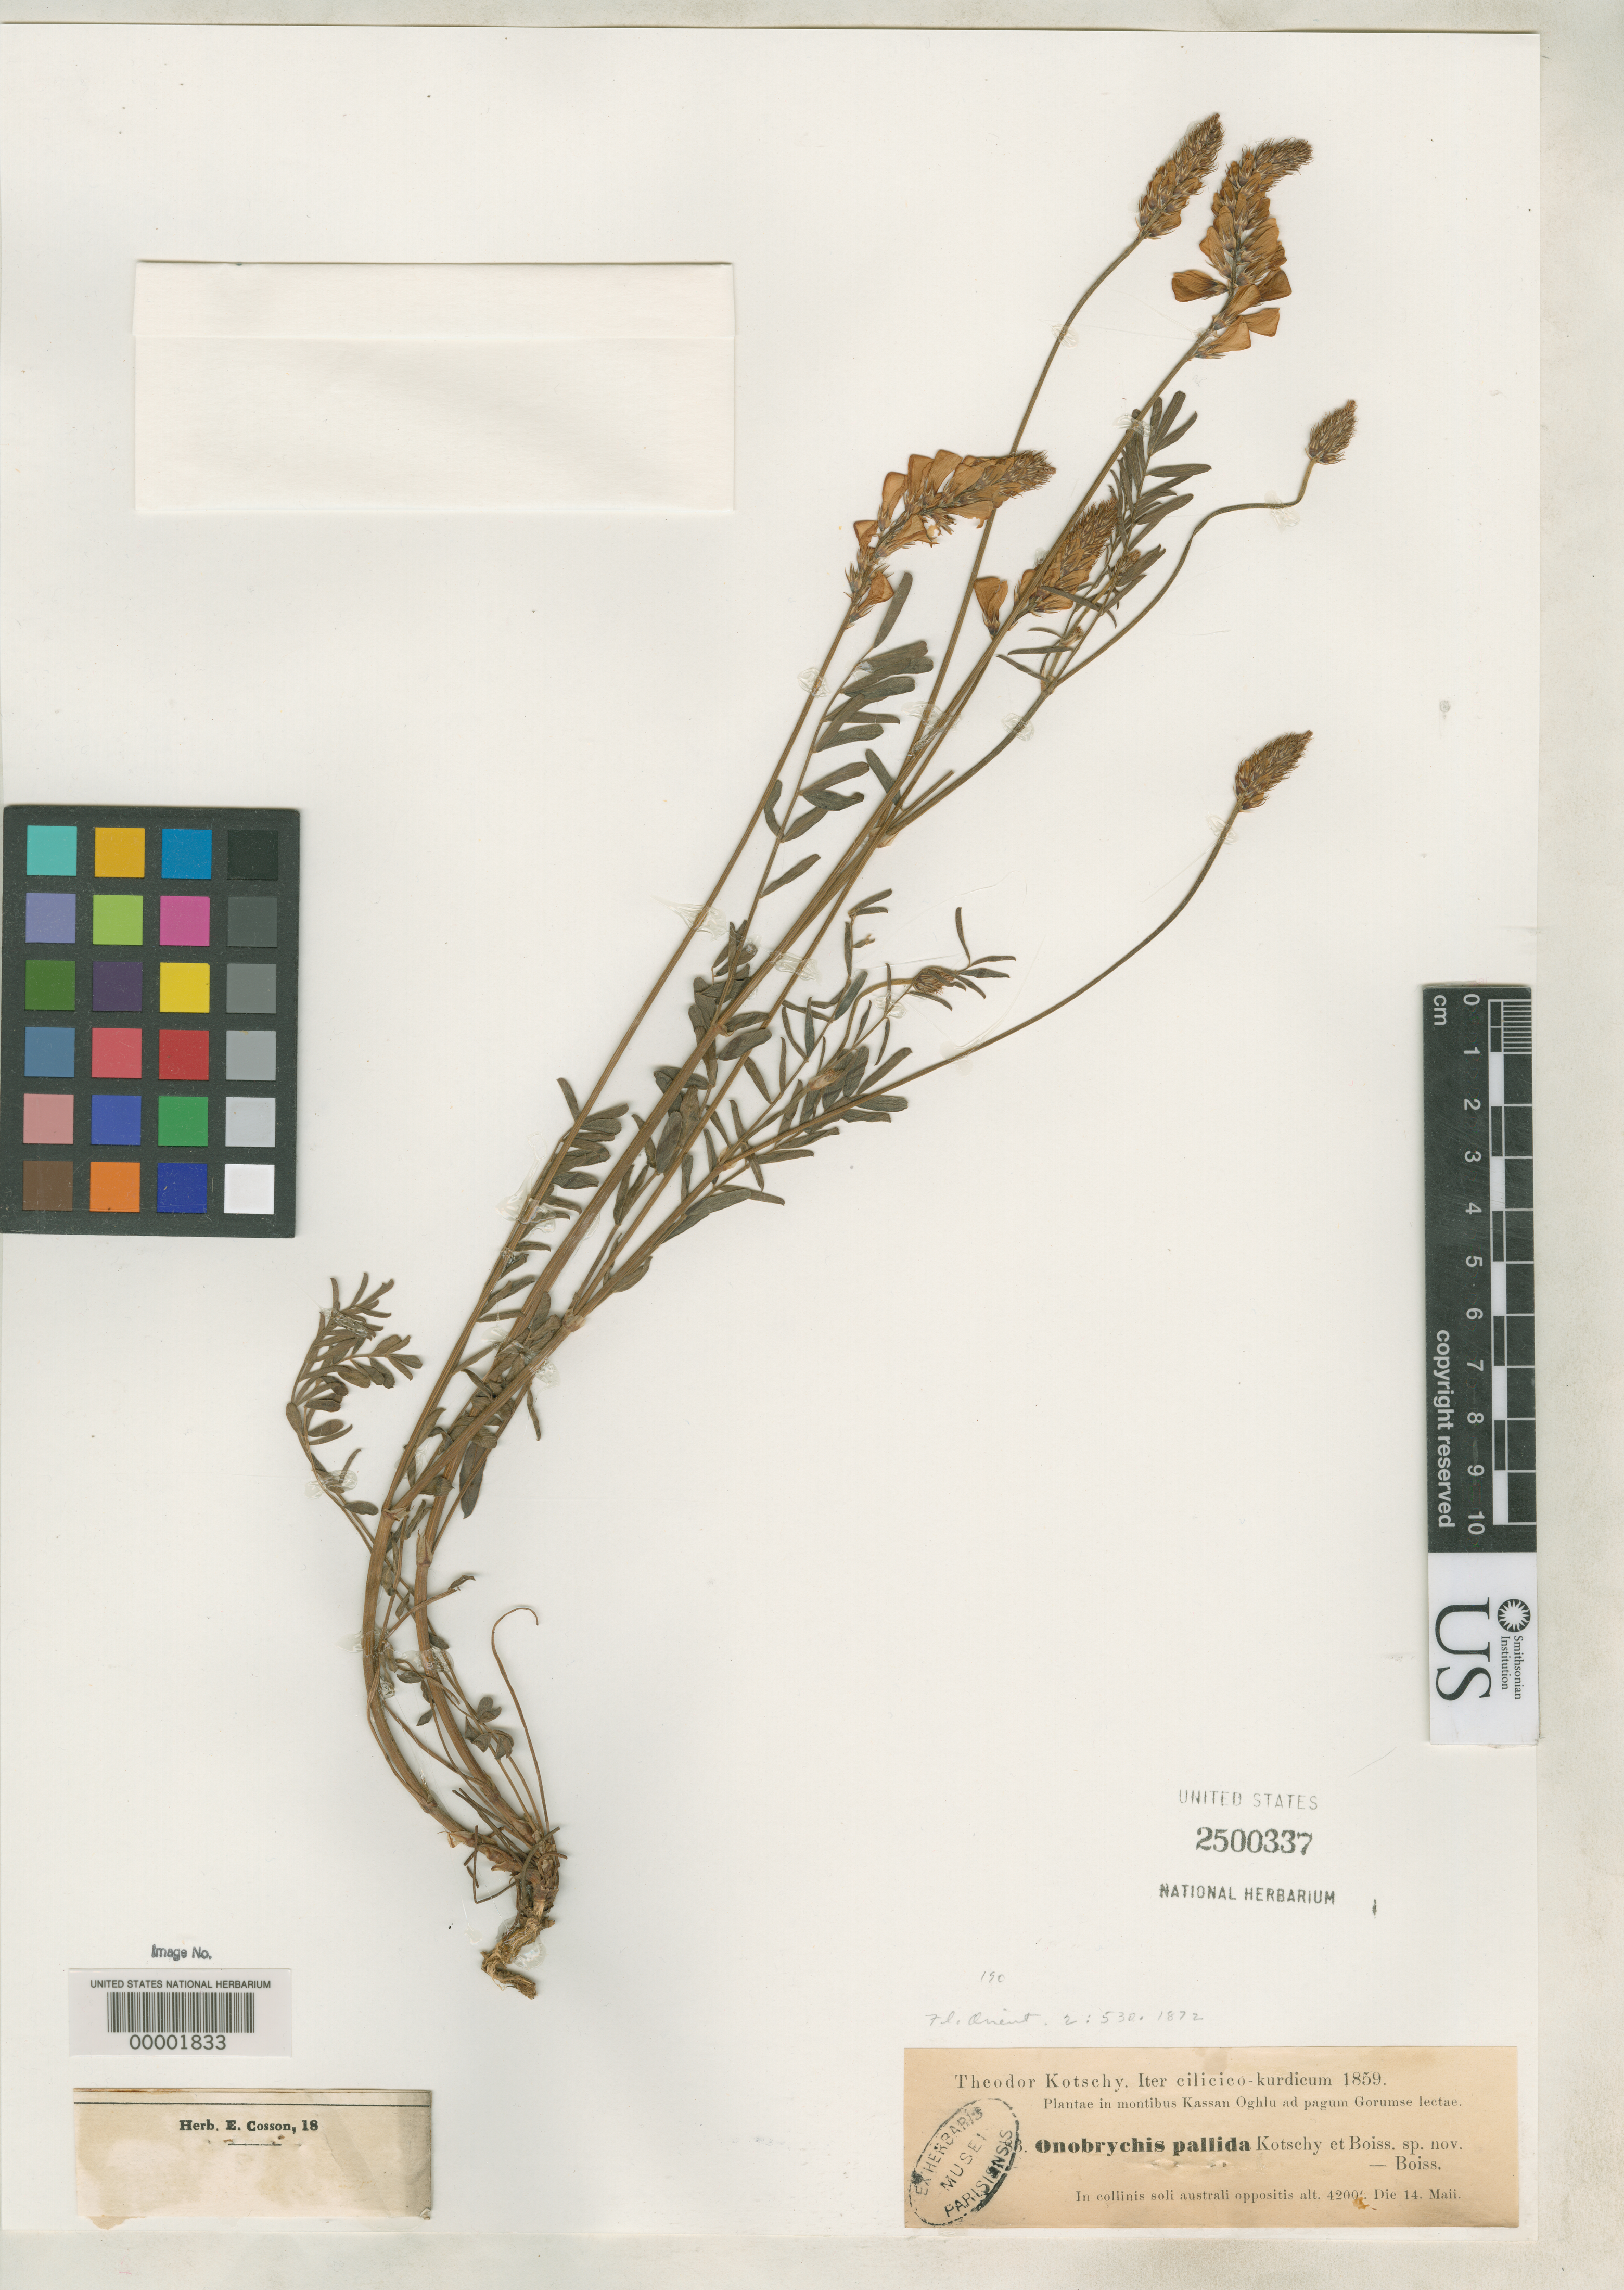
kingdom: Plantae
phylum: Tracheophyta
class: Magnoliopsida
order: Fabales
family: Fabaceae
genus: Onobrychis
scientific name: Onobrychis pallida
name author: Boiss. & Kotschy in Boiss.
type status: Isotype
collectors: K. G. Kotschy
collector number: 83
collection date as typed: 14 May 1859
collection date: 1859-05-14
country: Turkey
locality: In montibus Kassan Oghlu ad pagum Gorumse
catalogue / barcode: US 2500337